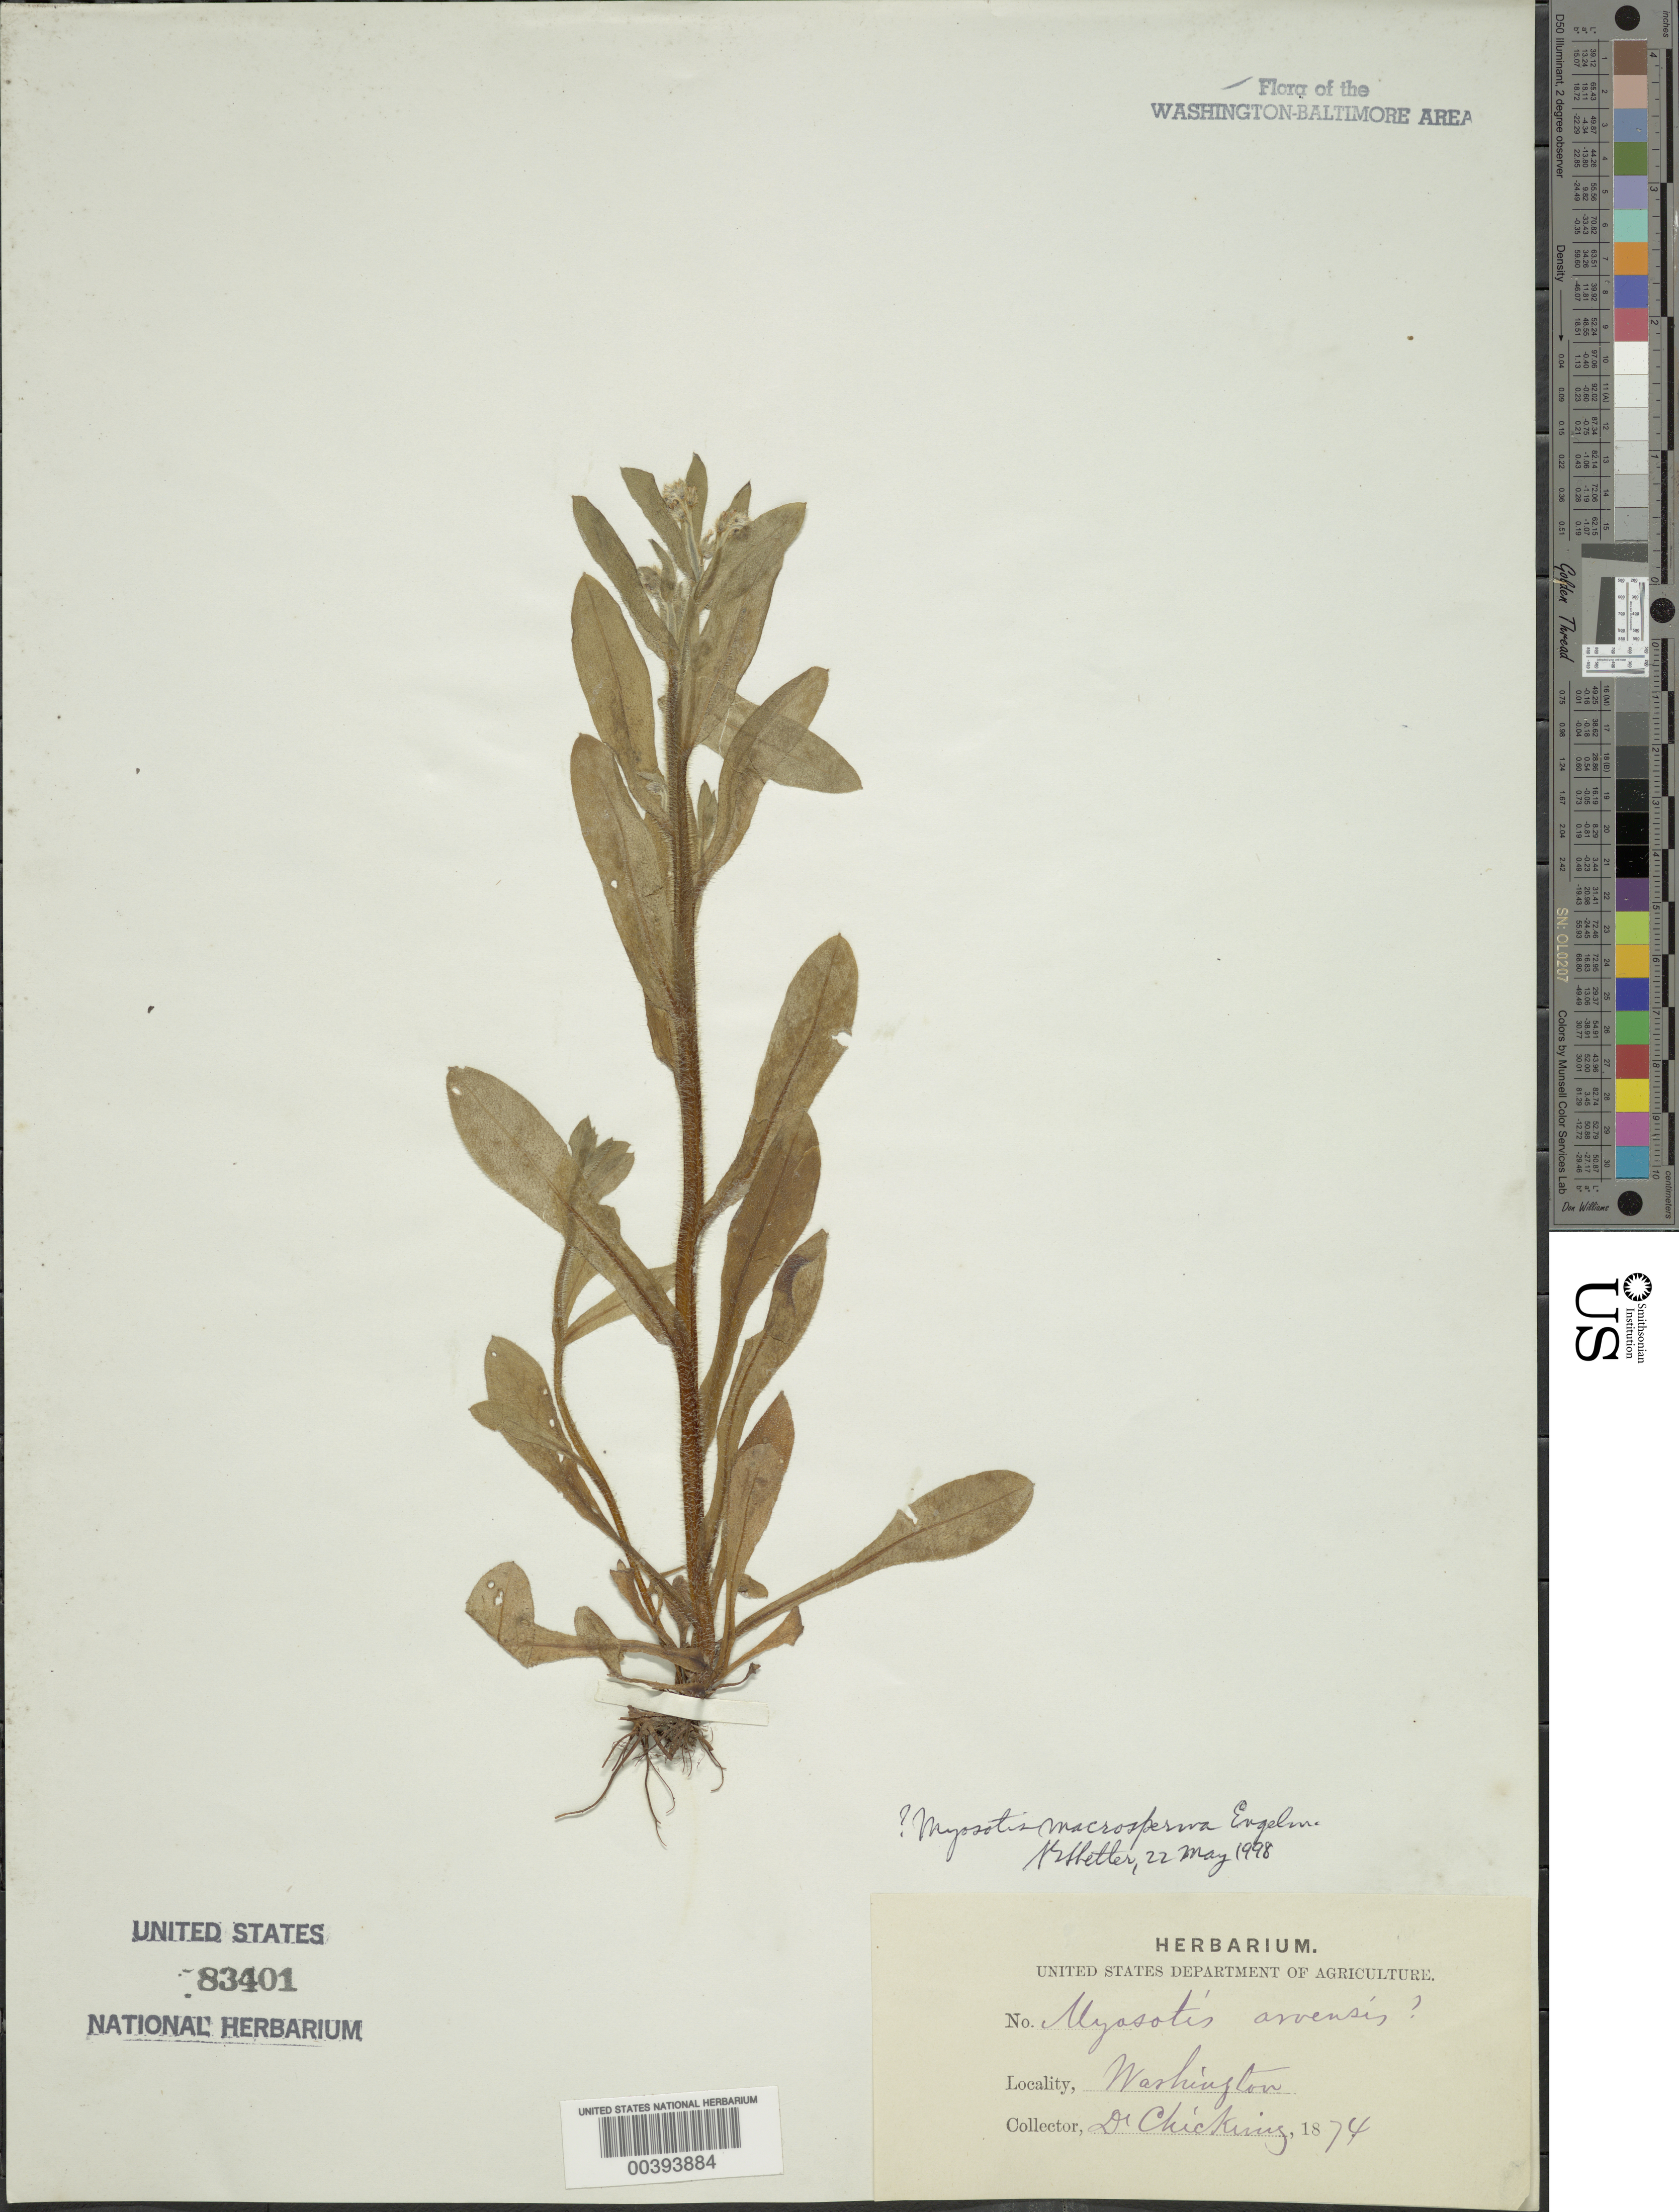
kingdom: Plantae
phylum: Tracheophyta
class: Magnoliopsida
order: Boraginales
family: Boraginaceae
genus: Myosotis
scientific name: Myosotis macrosperma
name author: Engelm.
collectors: J. W. Chickering Jr.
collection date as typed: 1874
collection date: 1874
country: United States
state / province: District of Columbia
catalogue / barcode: US 83401